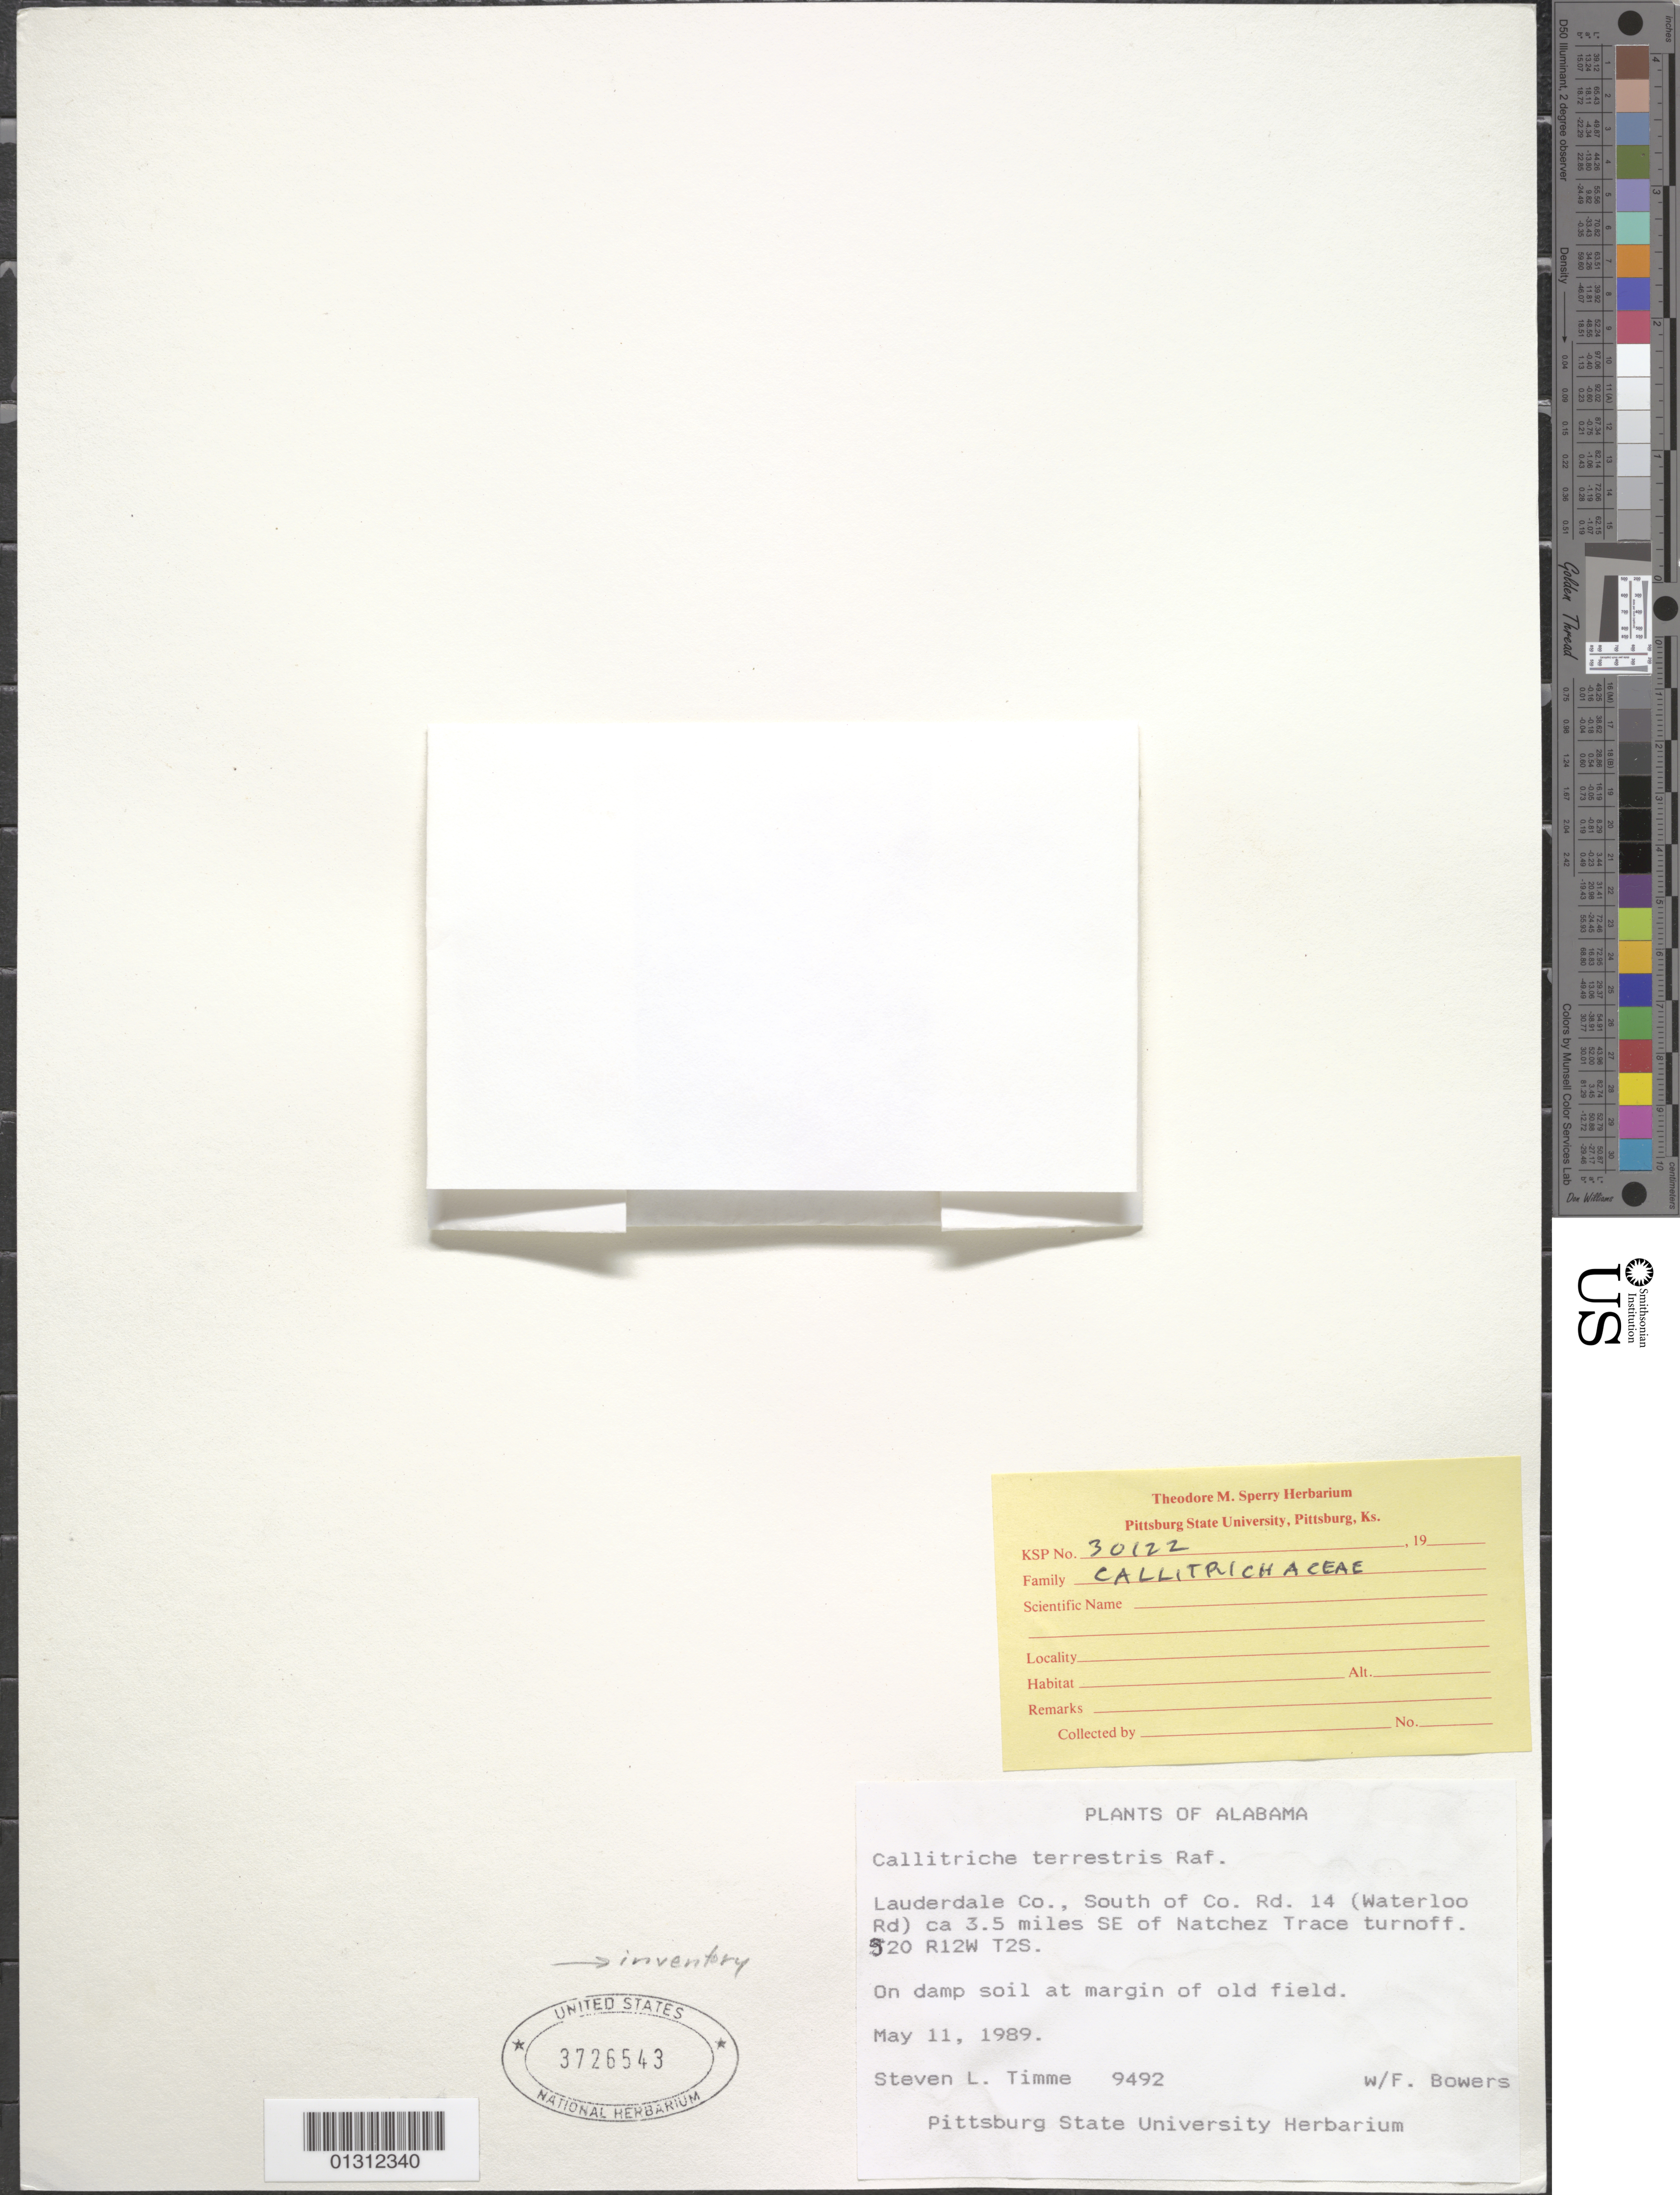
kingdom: Plantae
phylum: Tracheophyta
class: Magnoliopsida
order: Lamiales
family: Plantaginaceae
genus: Callitriche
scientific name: Callitriche terrestris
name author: Raf.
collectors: S. Timme & W. Bowers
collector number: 9492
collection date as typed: May 11 1989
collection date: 1989-05-11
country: United States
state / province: Alabama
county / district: Lauderdale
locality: South of Co. Rd. 14 (Waterloo Rd ca 3.5 miles SE of Natchez trace turnoff. 520 R12W T2S.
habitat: On damp soil at margin of old field.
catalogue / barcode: US 3726543